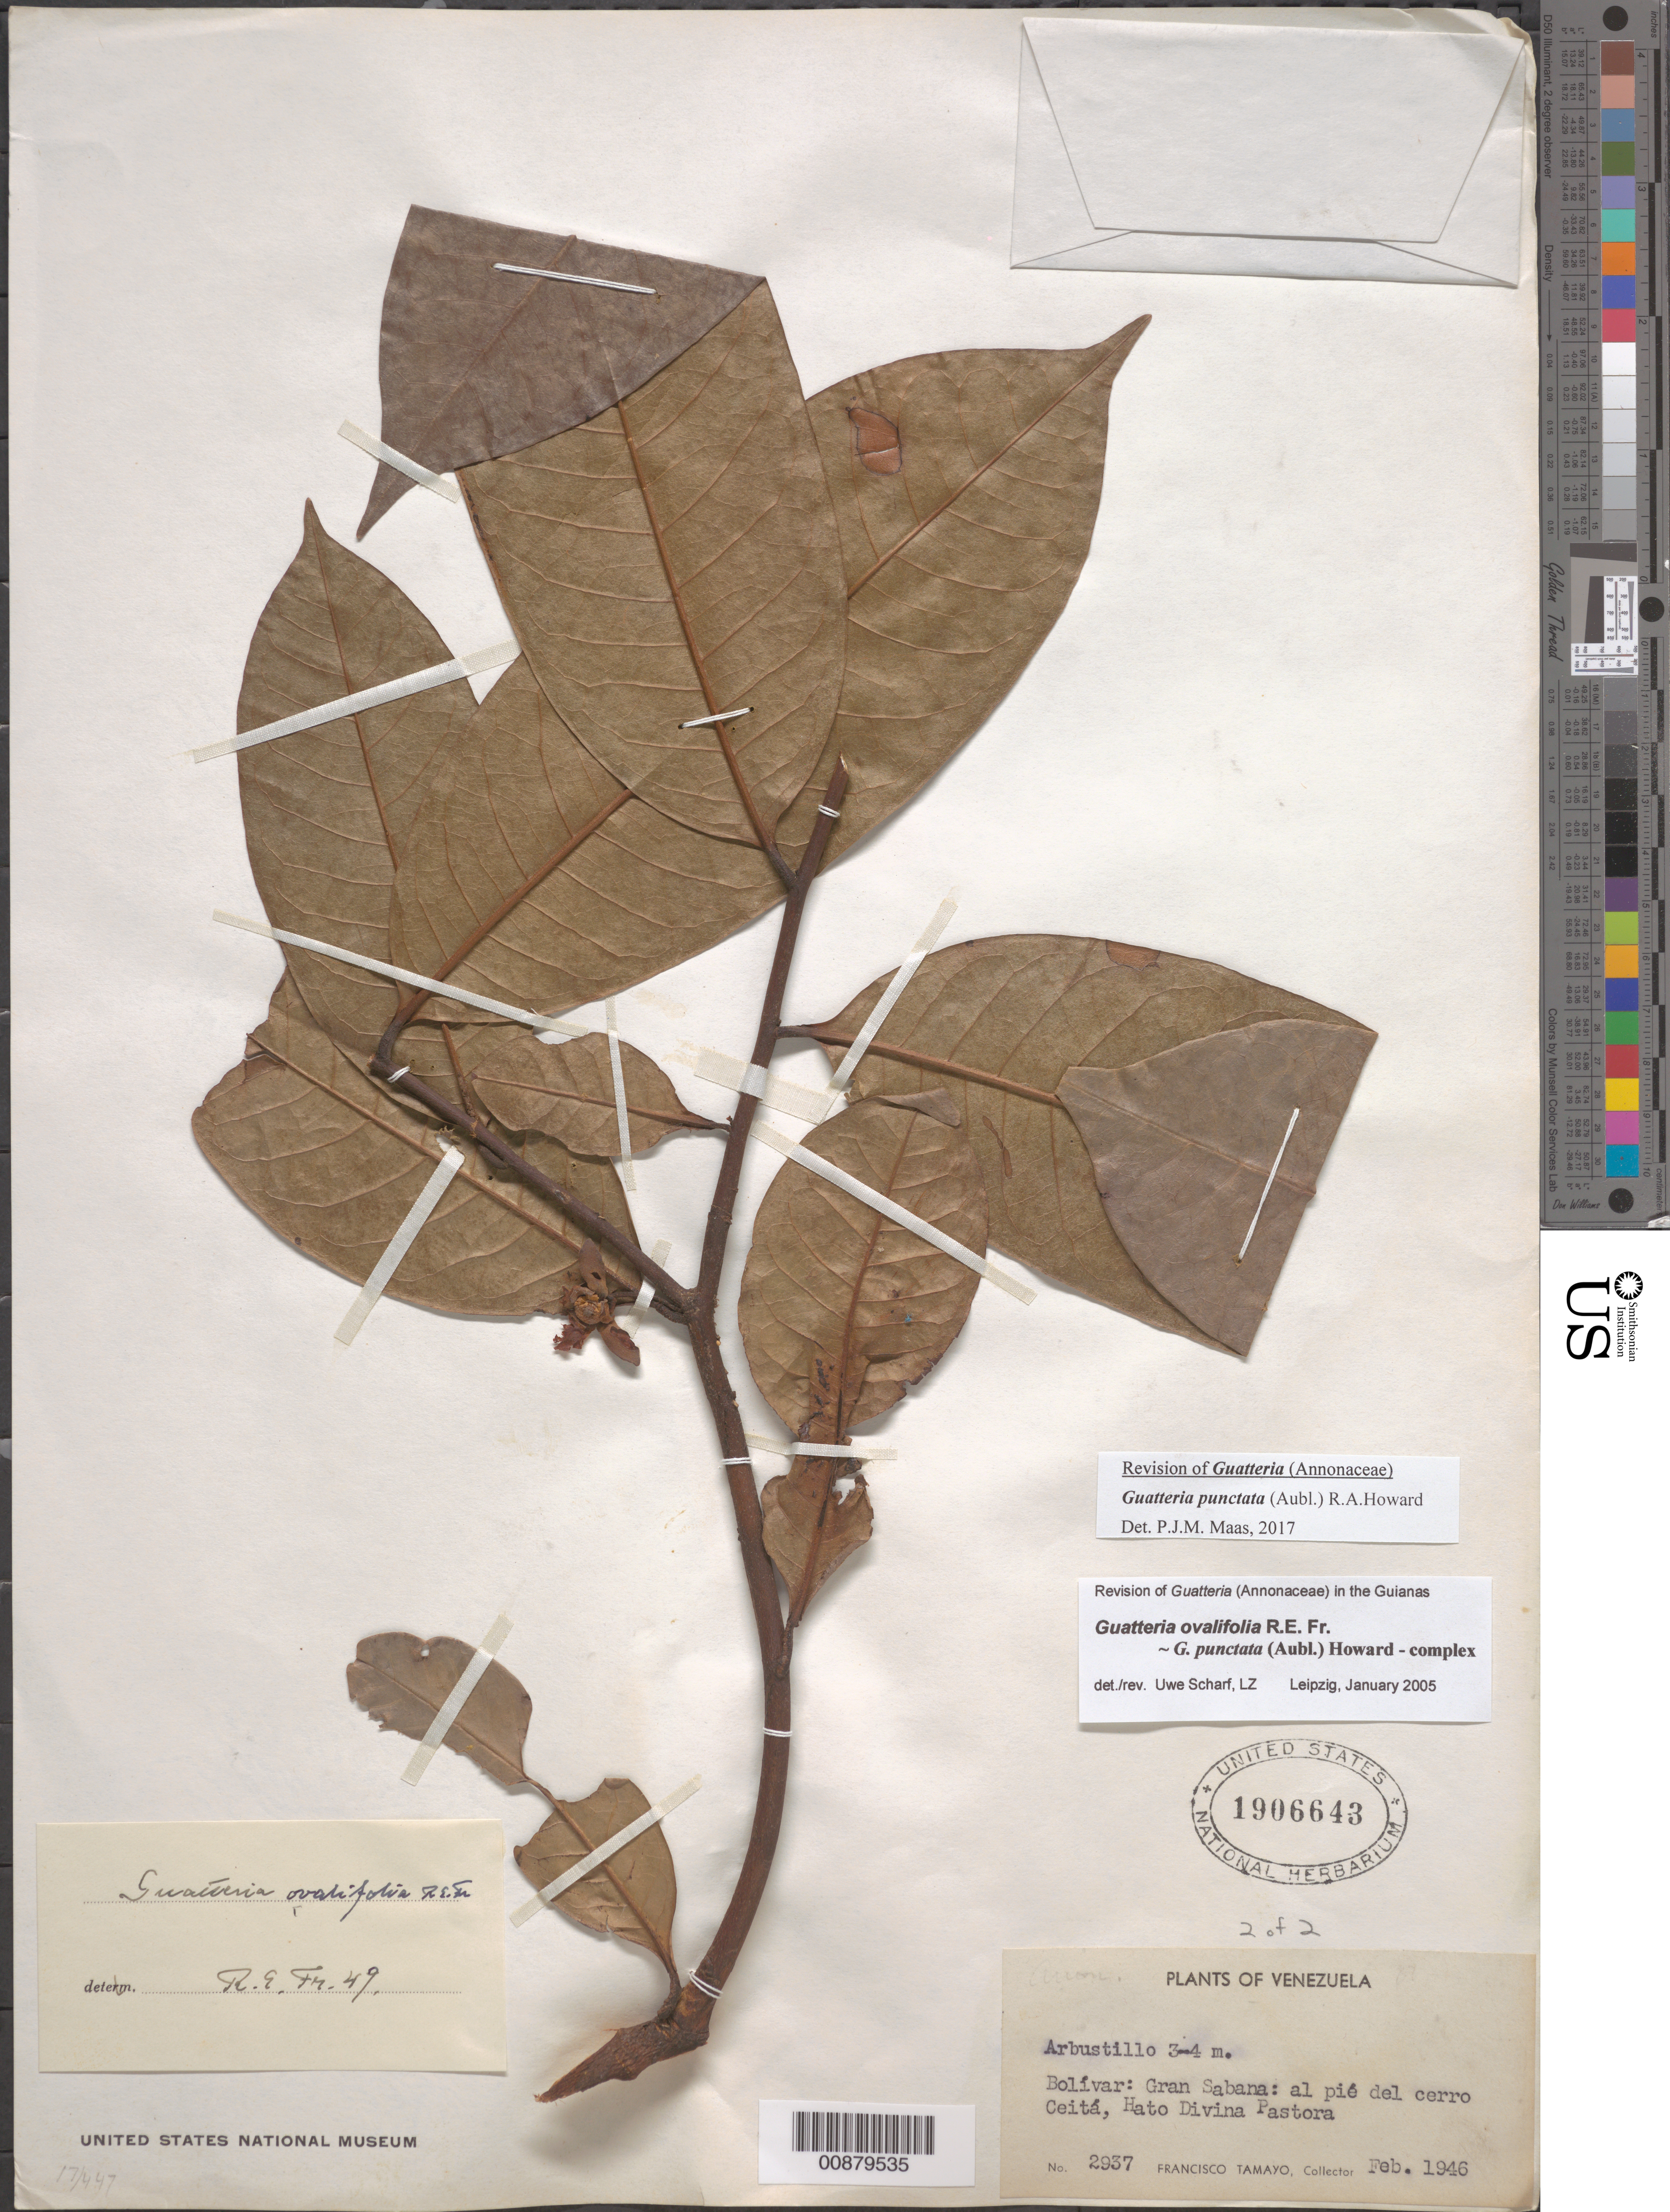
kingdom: Plantae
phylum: Tracheophyta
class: Magnoliopsida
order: Magnoliales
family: Annonaceae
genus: Guatteria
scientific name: Guatteria punctata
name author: (Aubl.) R.A. Howard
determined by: Maas, Paul J.; Maas, H.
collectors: F. Tamayo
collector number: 2937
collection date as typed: Feb-46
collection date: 1946-02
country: Venezuela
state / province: Bolívar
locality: Gran Sabana, Hato Divina Pastora, Cerro Ceitá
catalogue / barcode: US 1906643